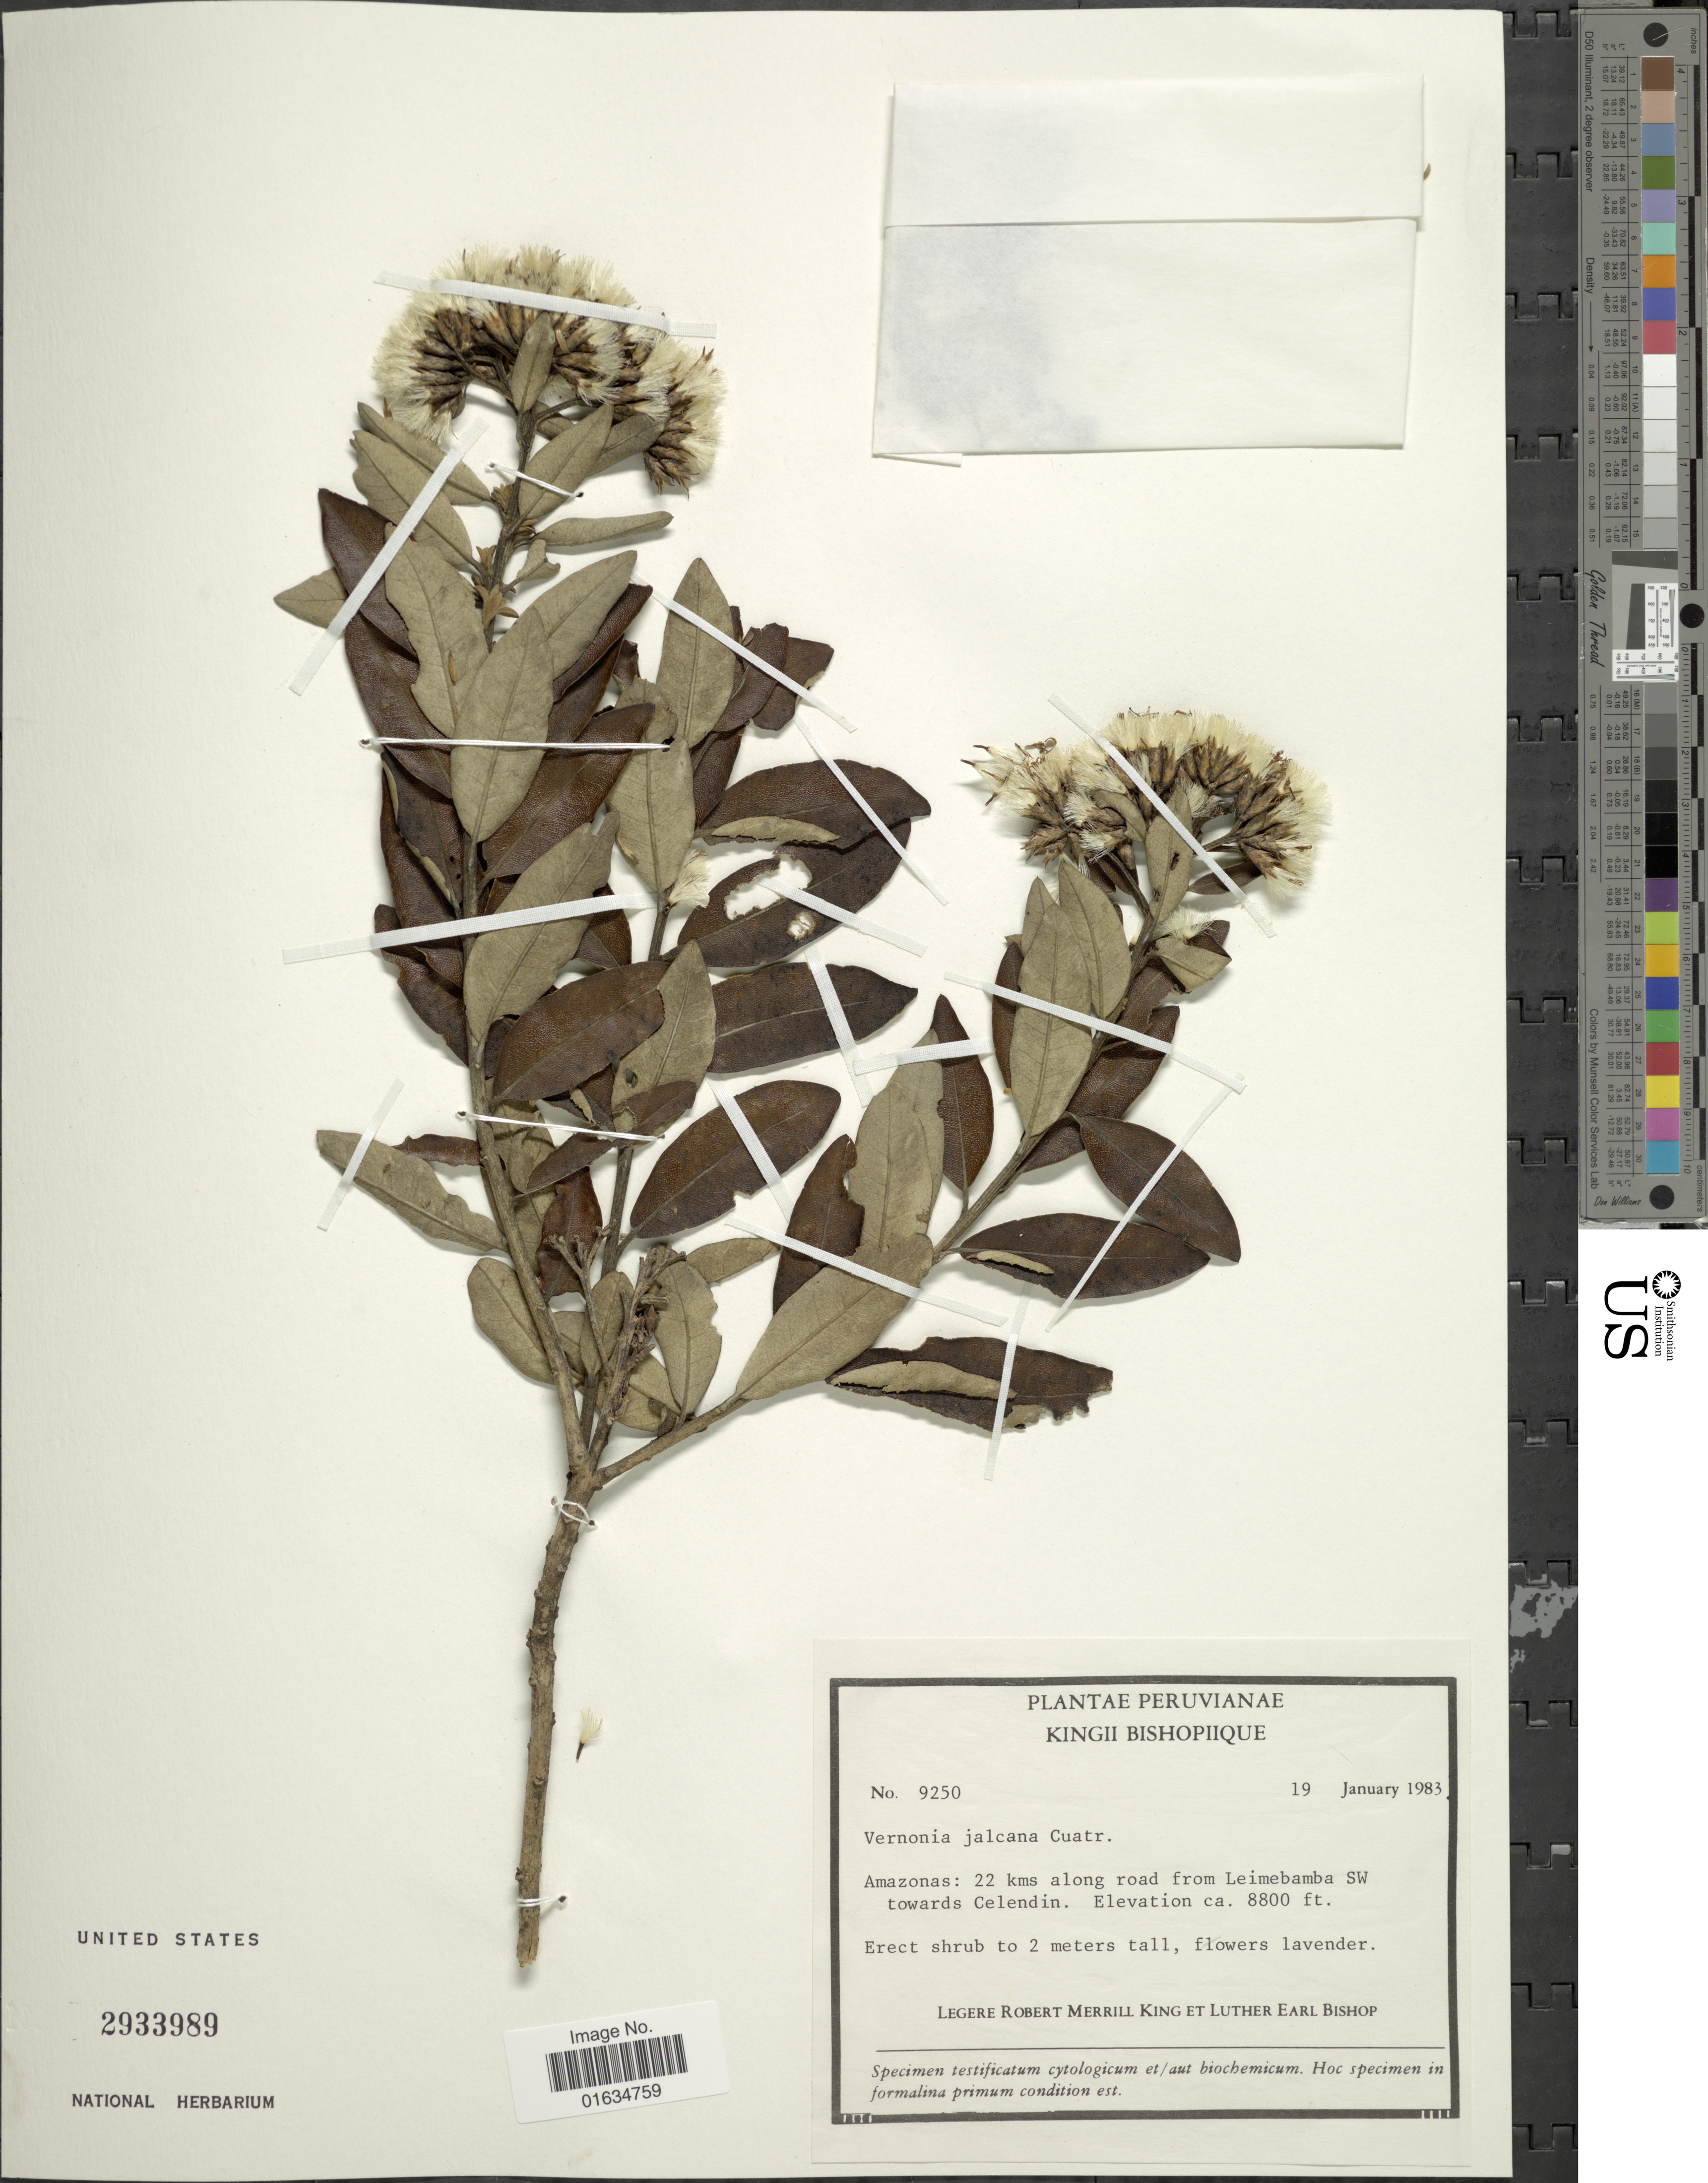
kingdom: Plantae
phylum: Tracheophyta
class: Magnoliopsida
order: Asterales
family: Asteraceae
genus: Critoniopsis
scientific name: Critoniopsis jalcana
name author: (Cuatrec.) H. Rob.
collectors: R. M. King & L. E. Bishop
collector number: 9250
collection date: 1983-01-19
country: Peru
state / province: Amazonas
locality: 22 kms along road from Leimebamba SW towards Celendin.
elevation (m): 2682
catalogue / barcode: US 2933989